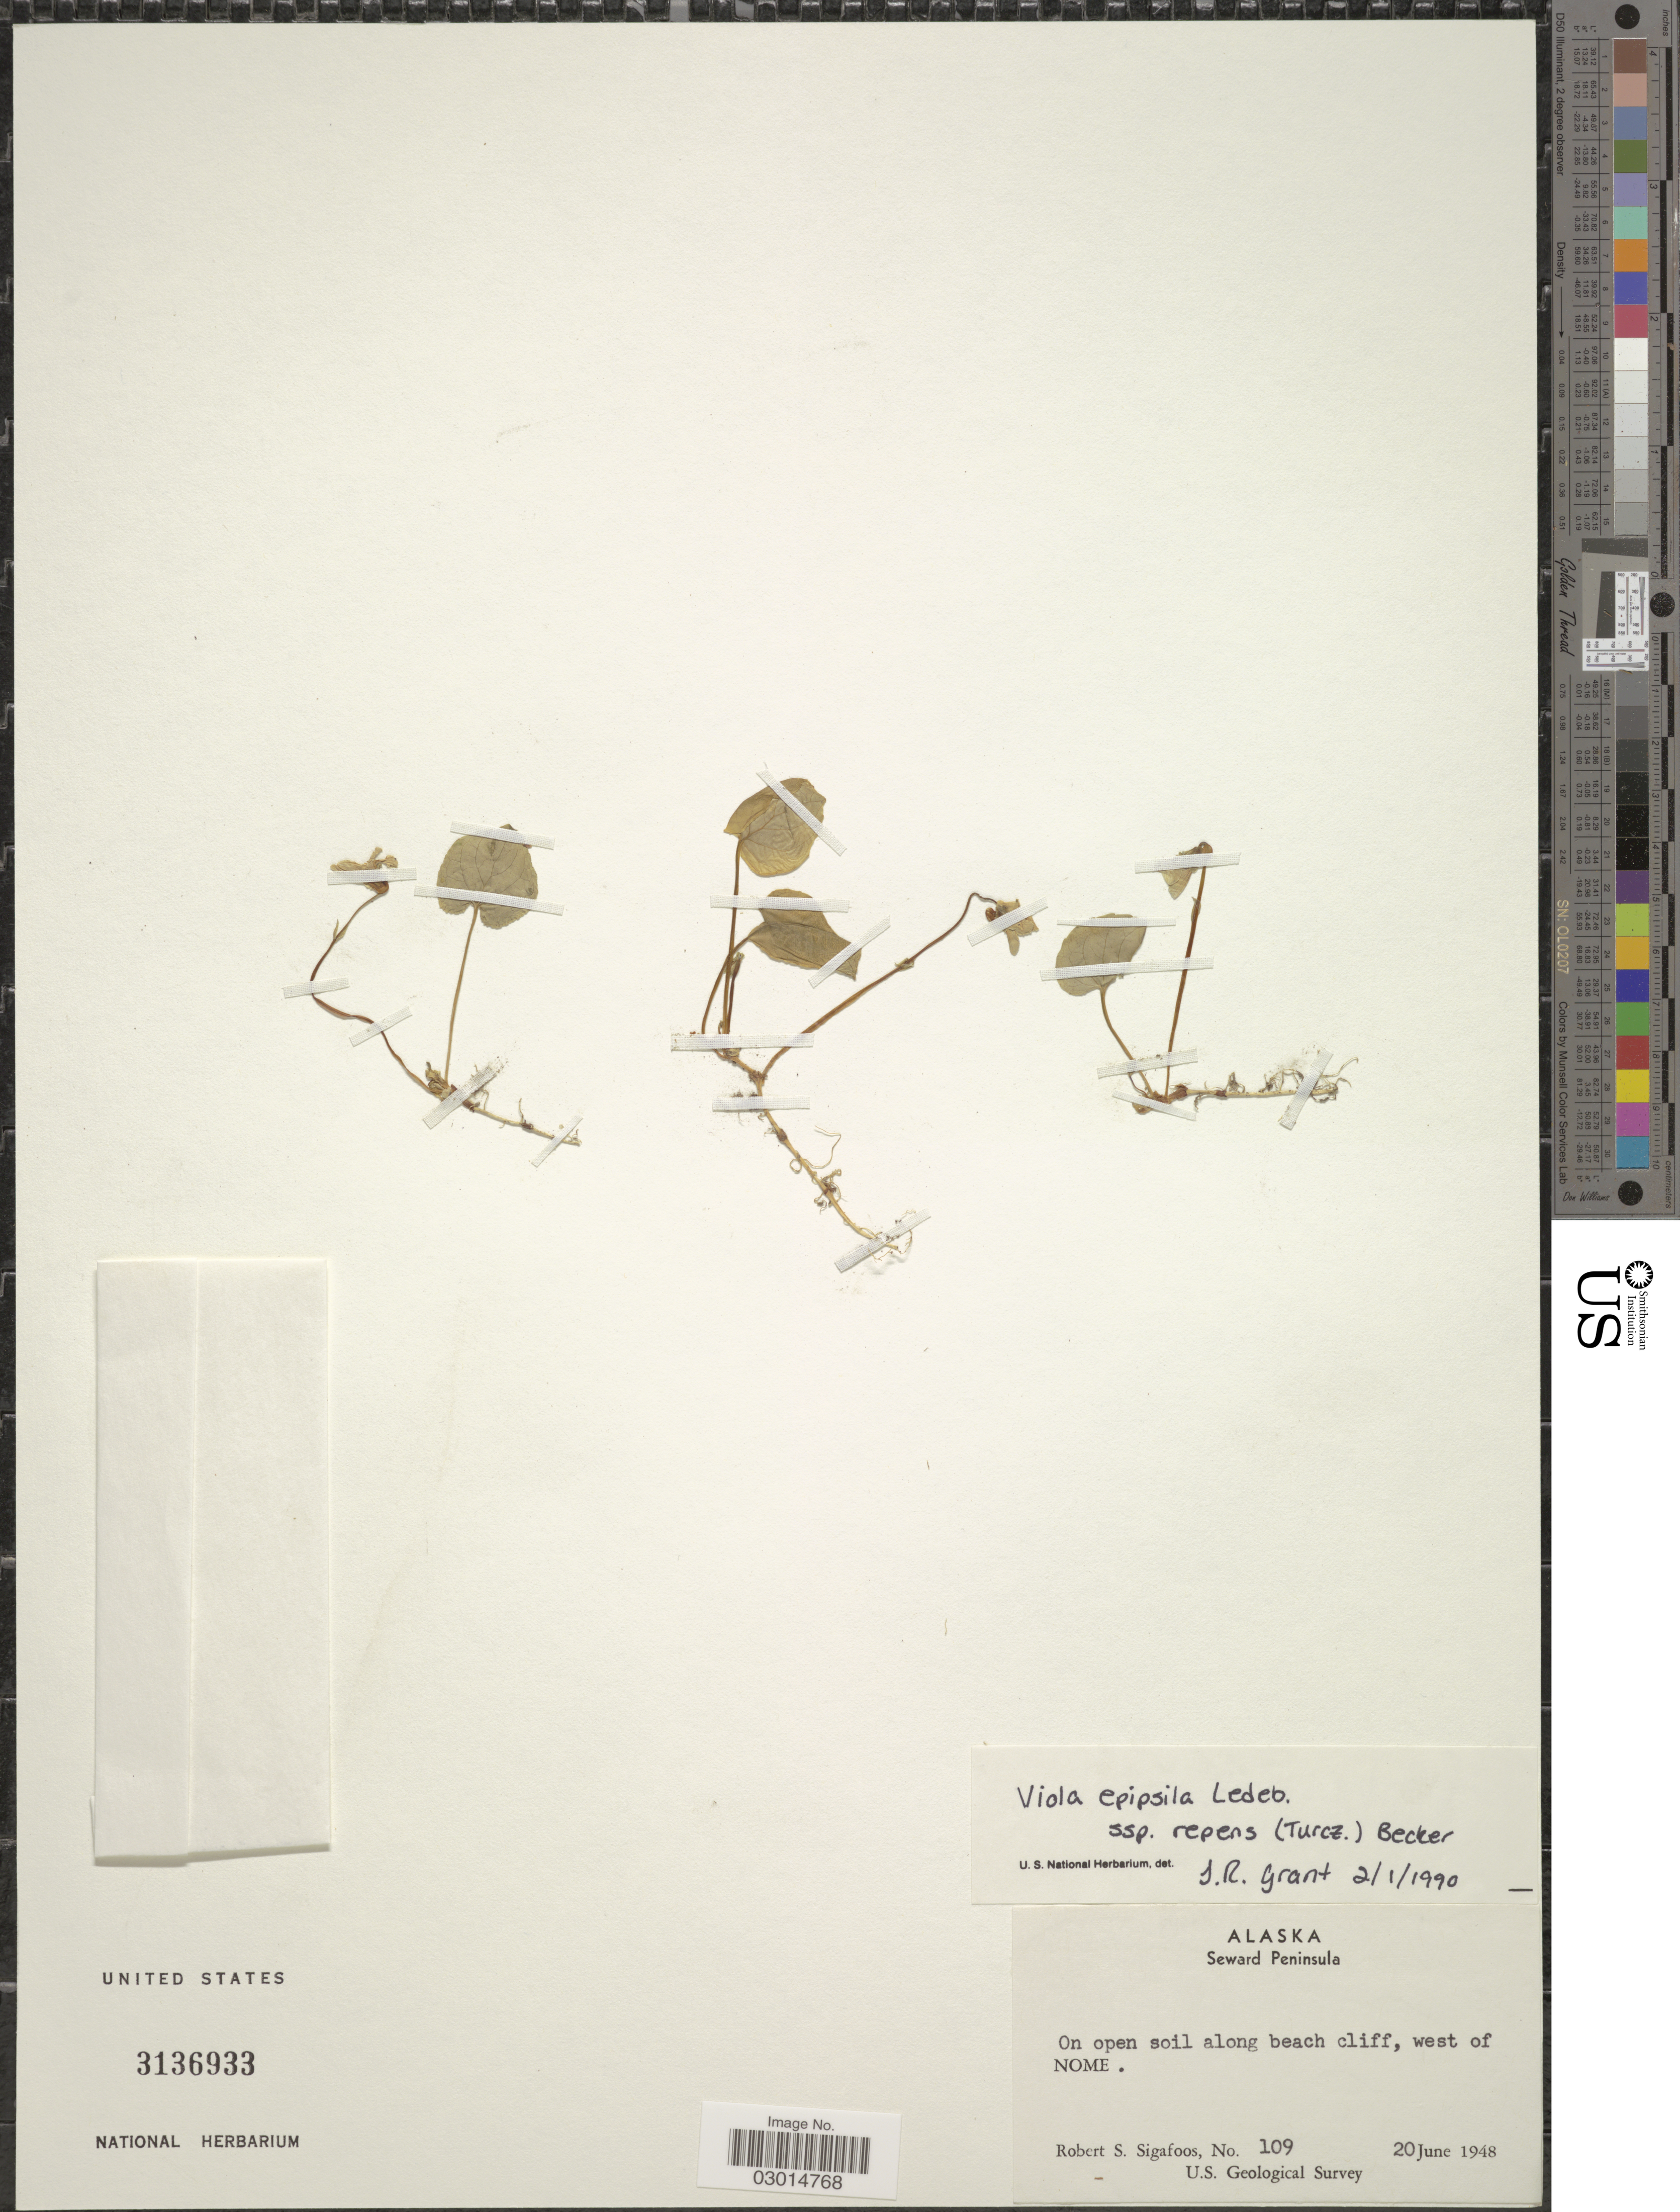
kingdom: Plantae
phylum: Tracheophyta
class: Magnoliopsida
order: Malpighiales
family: Violaceae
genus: Viola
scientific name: Viola epipsila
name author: Ledeb.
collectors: R. Sigafoos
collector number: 109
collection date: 1948-06-20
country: United States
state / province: Alaska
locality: Seward Peninsula. On open soil along beach cliff, west of Nome.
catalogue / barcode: US 3136933